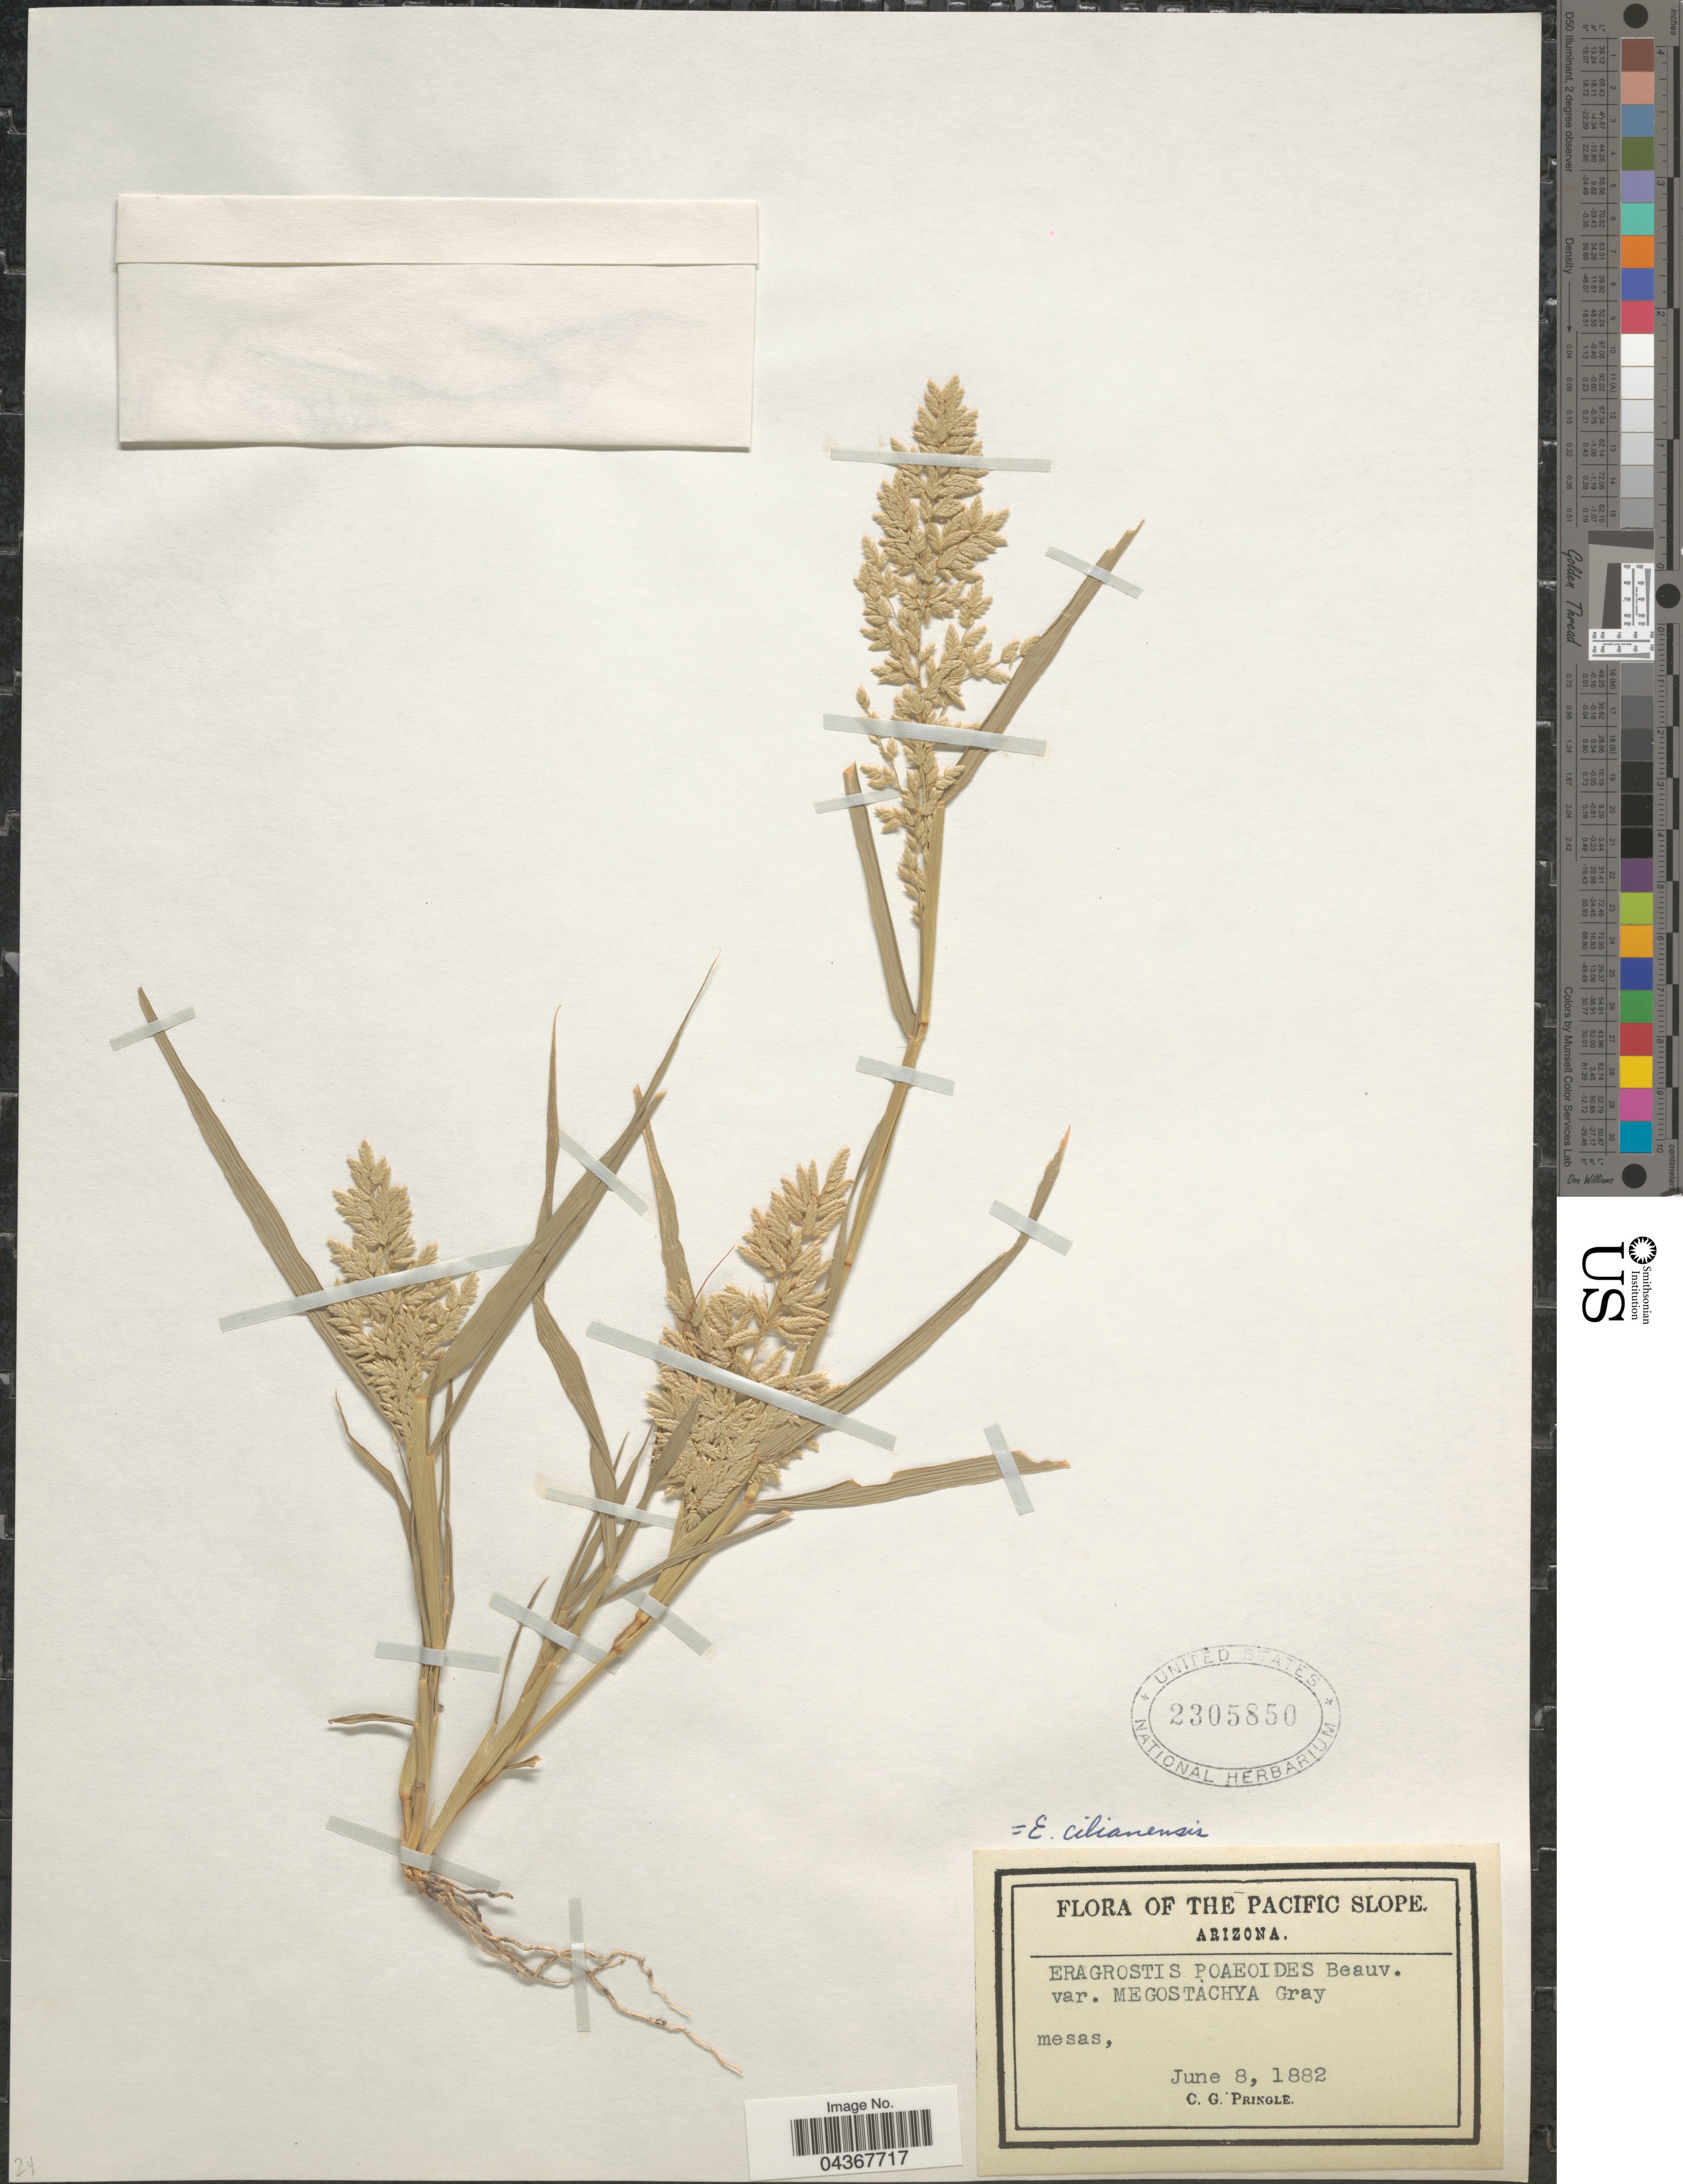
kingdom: Plantae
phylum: Tracheophyta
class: Liliopsida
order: Poales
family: Poaceae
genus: Eragrostis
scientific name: Eragrostis cilianensis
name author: (Bellardi) Vignolo ex Janch.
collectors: C. G. Pringle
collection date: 1882-06-08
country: United States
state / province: Arizona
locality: The Pacific Slope. Mesas.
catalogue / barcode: US 2305850